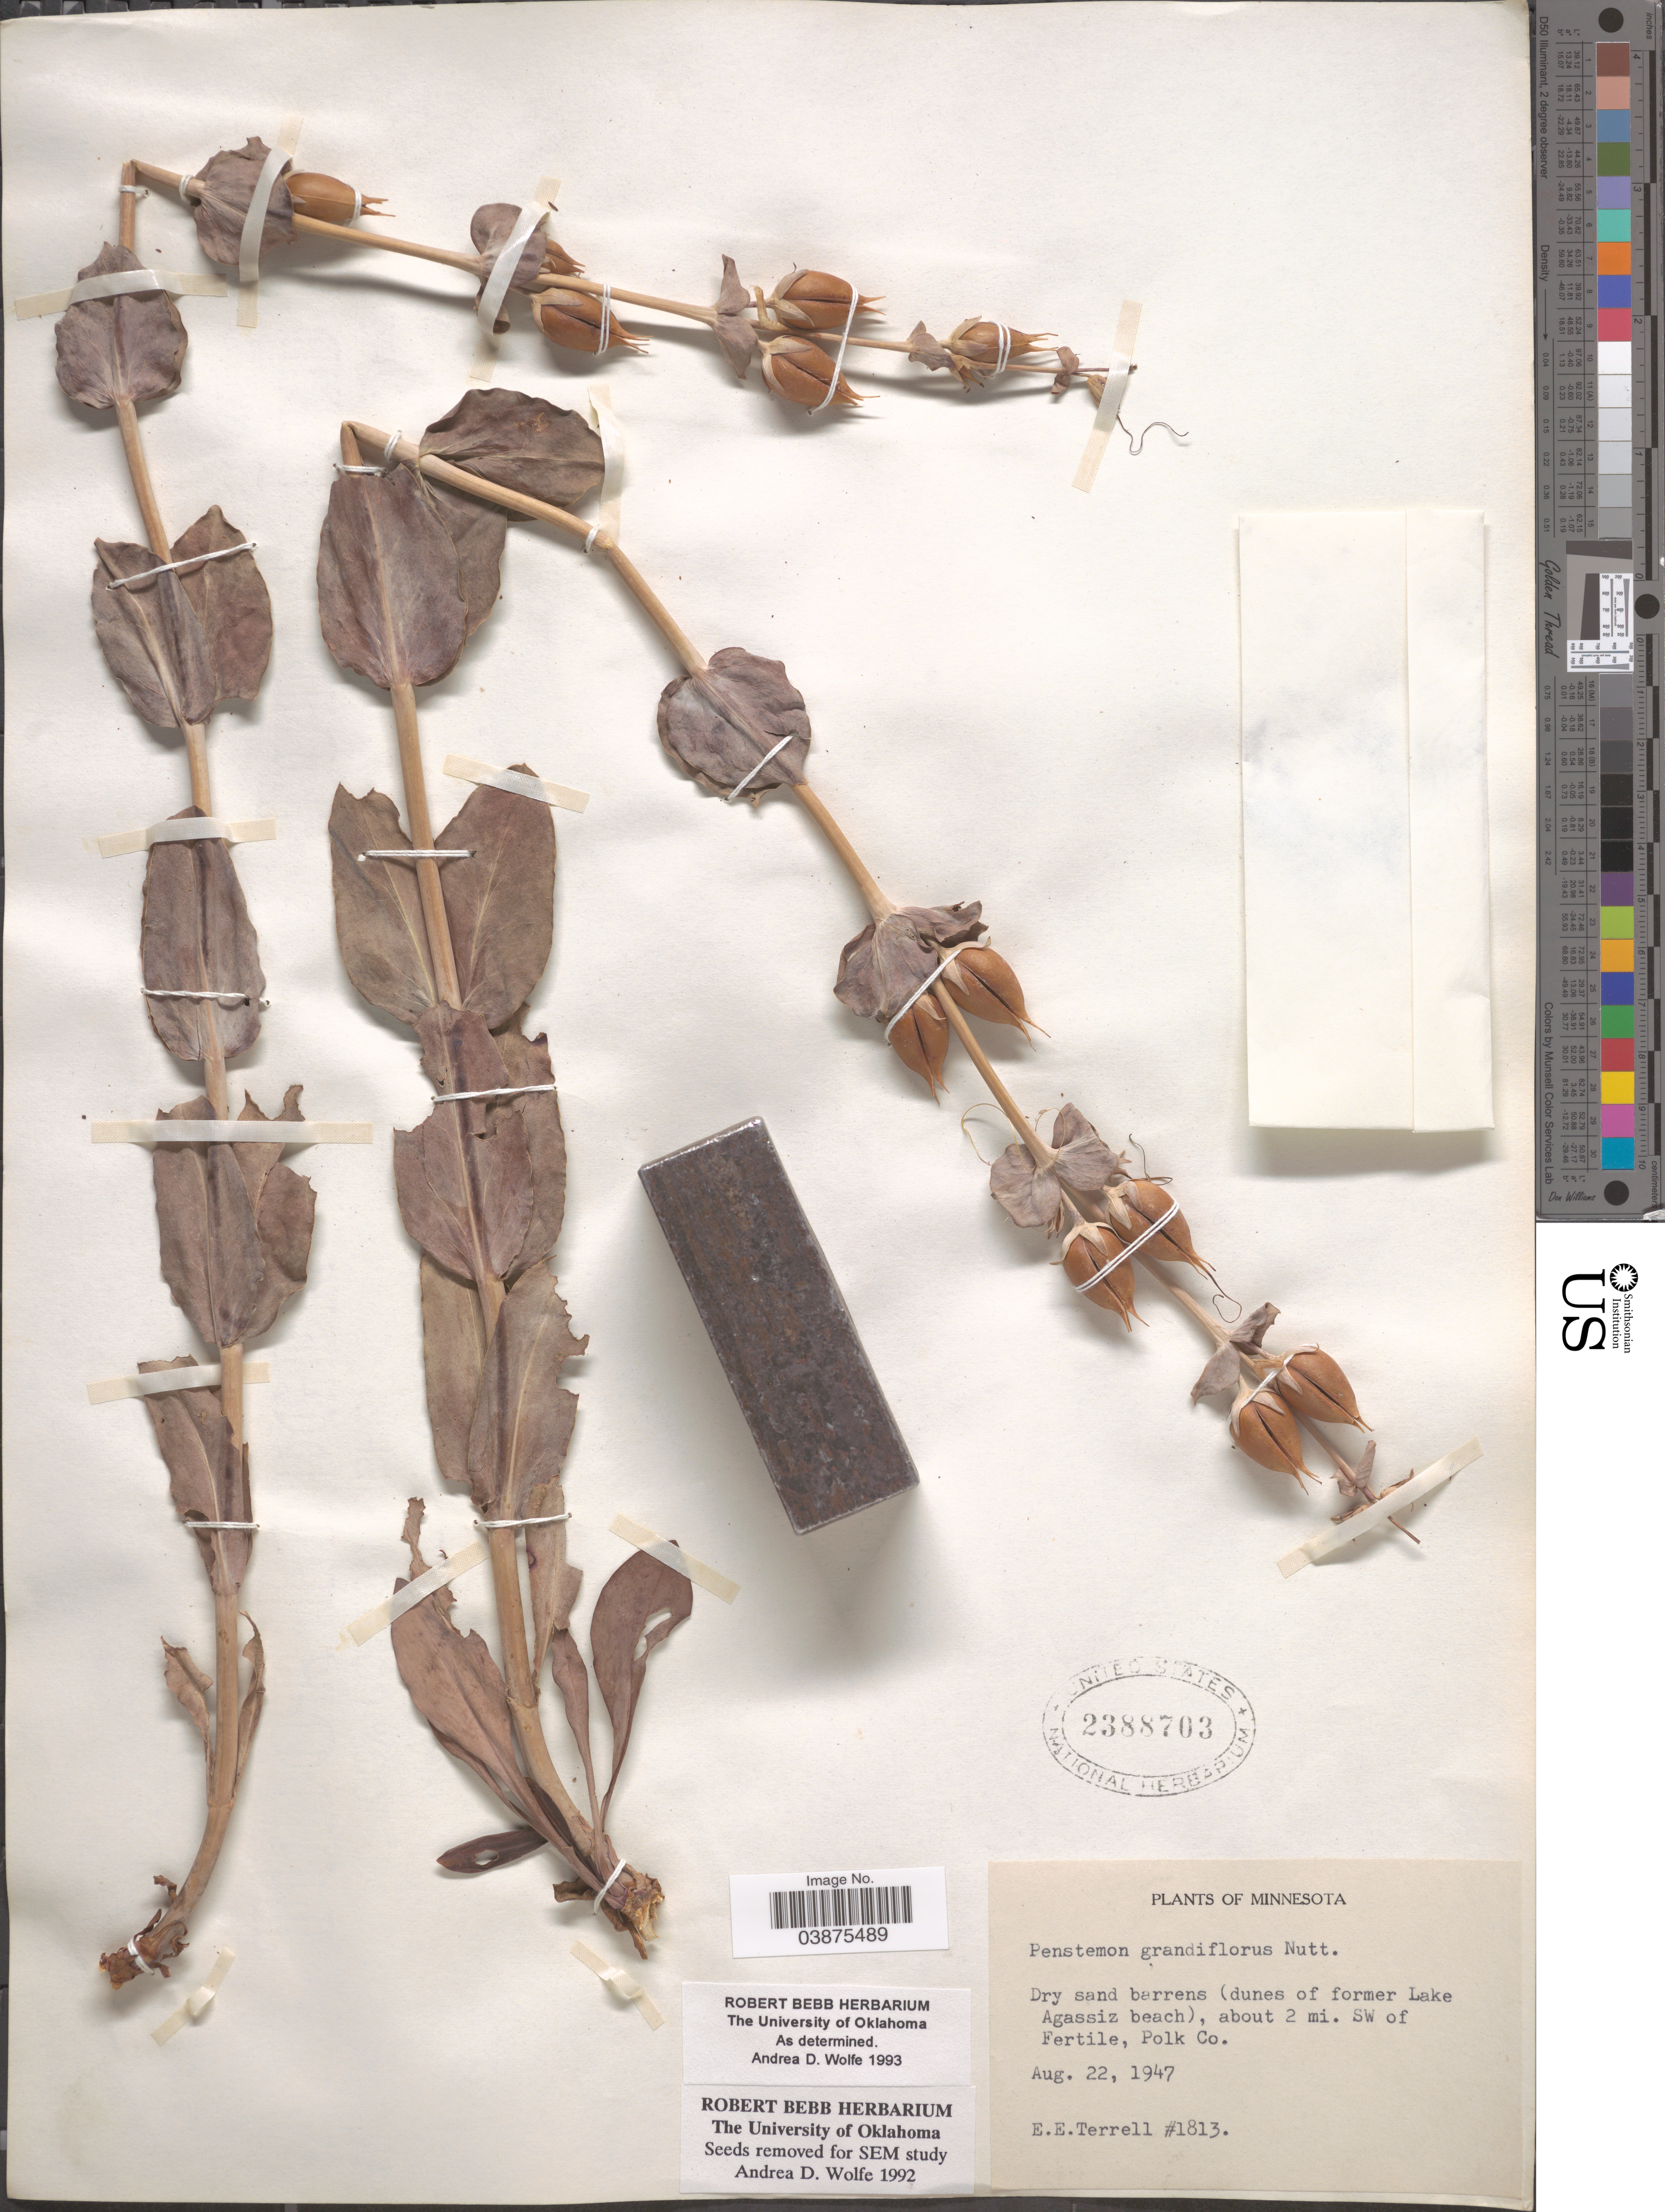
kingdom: Plantae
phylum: Tracheophyta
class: Magnoliopsida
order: Lamiales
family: Plantaginaceae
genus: Penstemon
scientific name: Penstemon grandiflorus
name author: Nutt.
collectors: E. E. Terrell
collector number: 1813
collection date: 1947-08-22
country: United States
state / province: Minnesota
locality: Dry sand barrens (dunes of former Lake Agassiz beach), about 2 mi. SW of Fertile, Polk Co.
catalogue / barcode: US 2388703